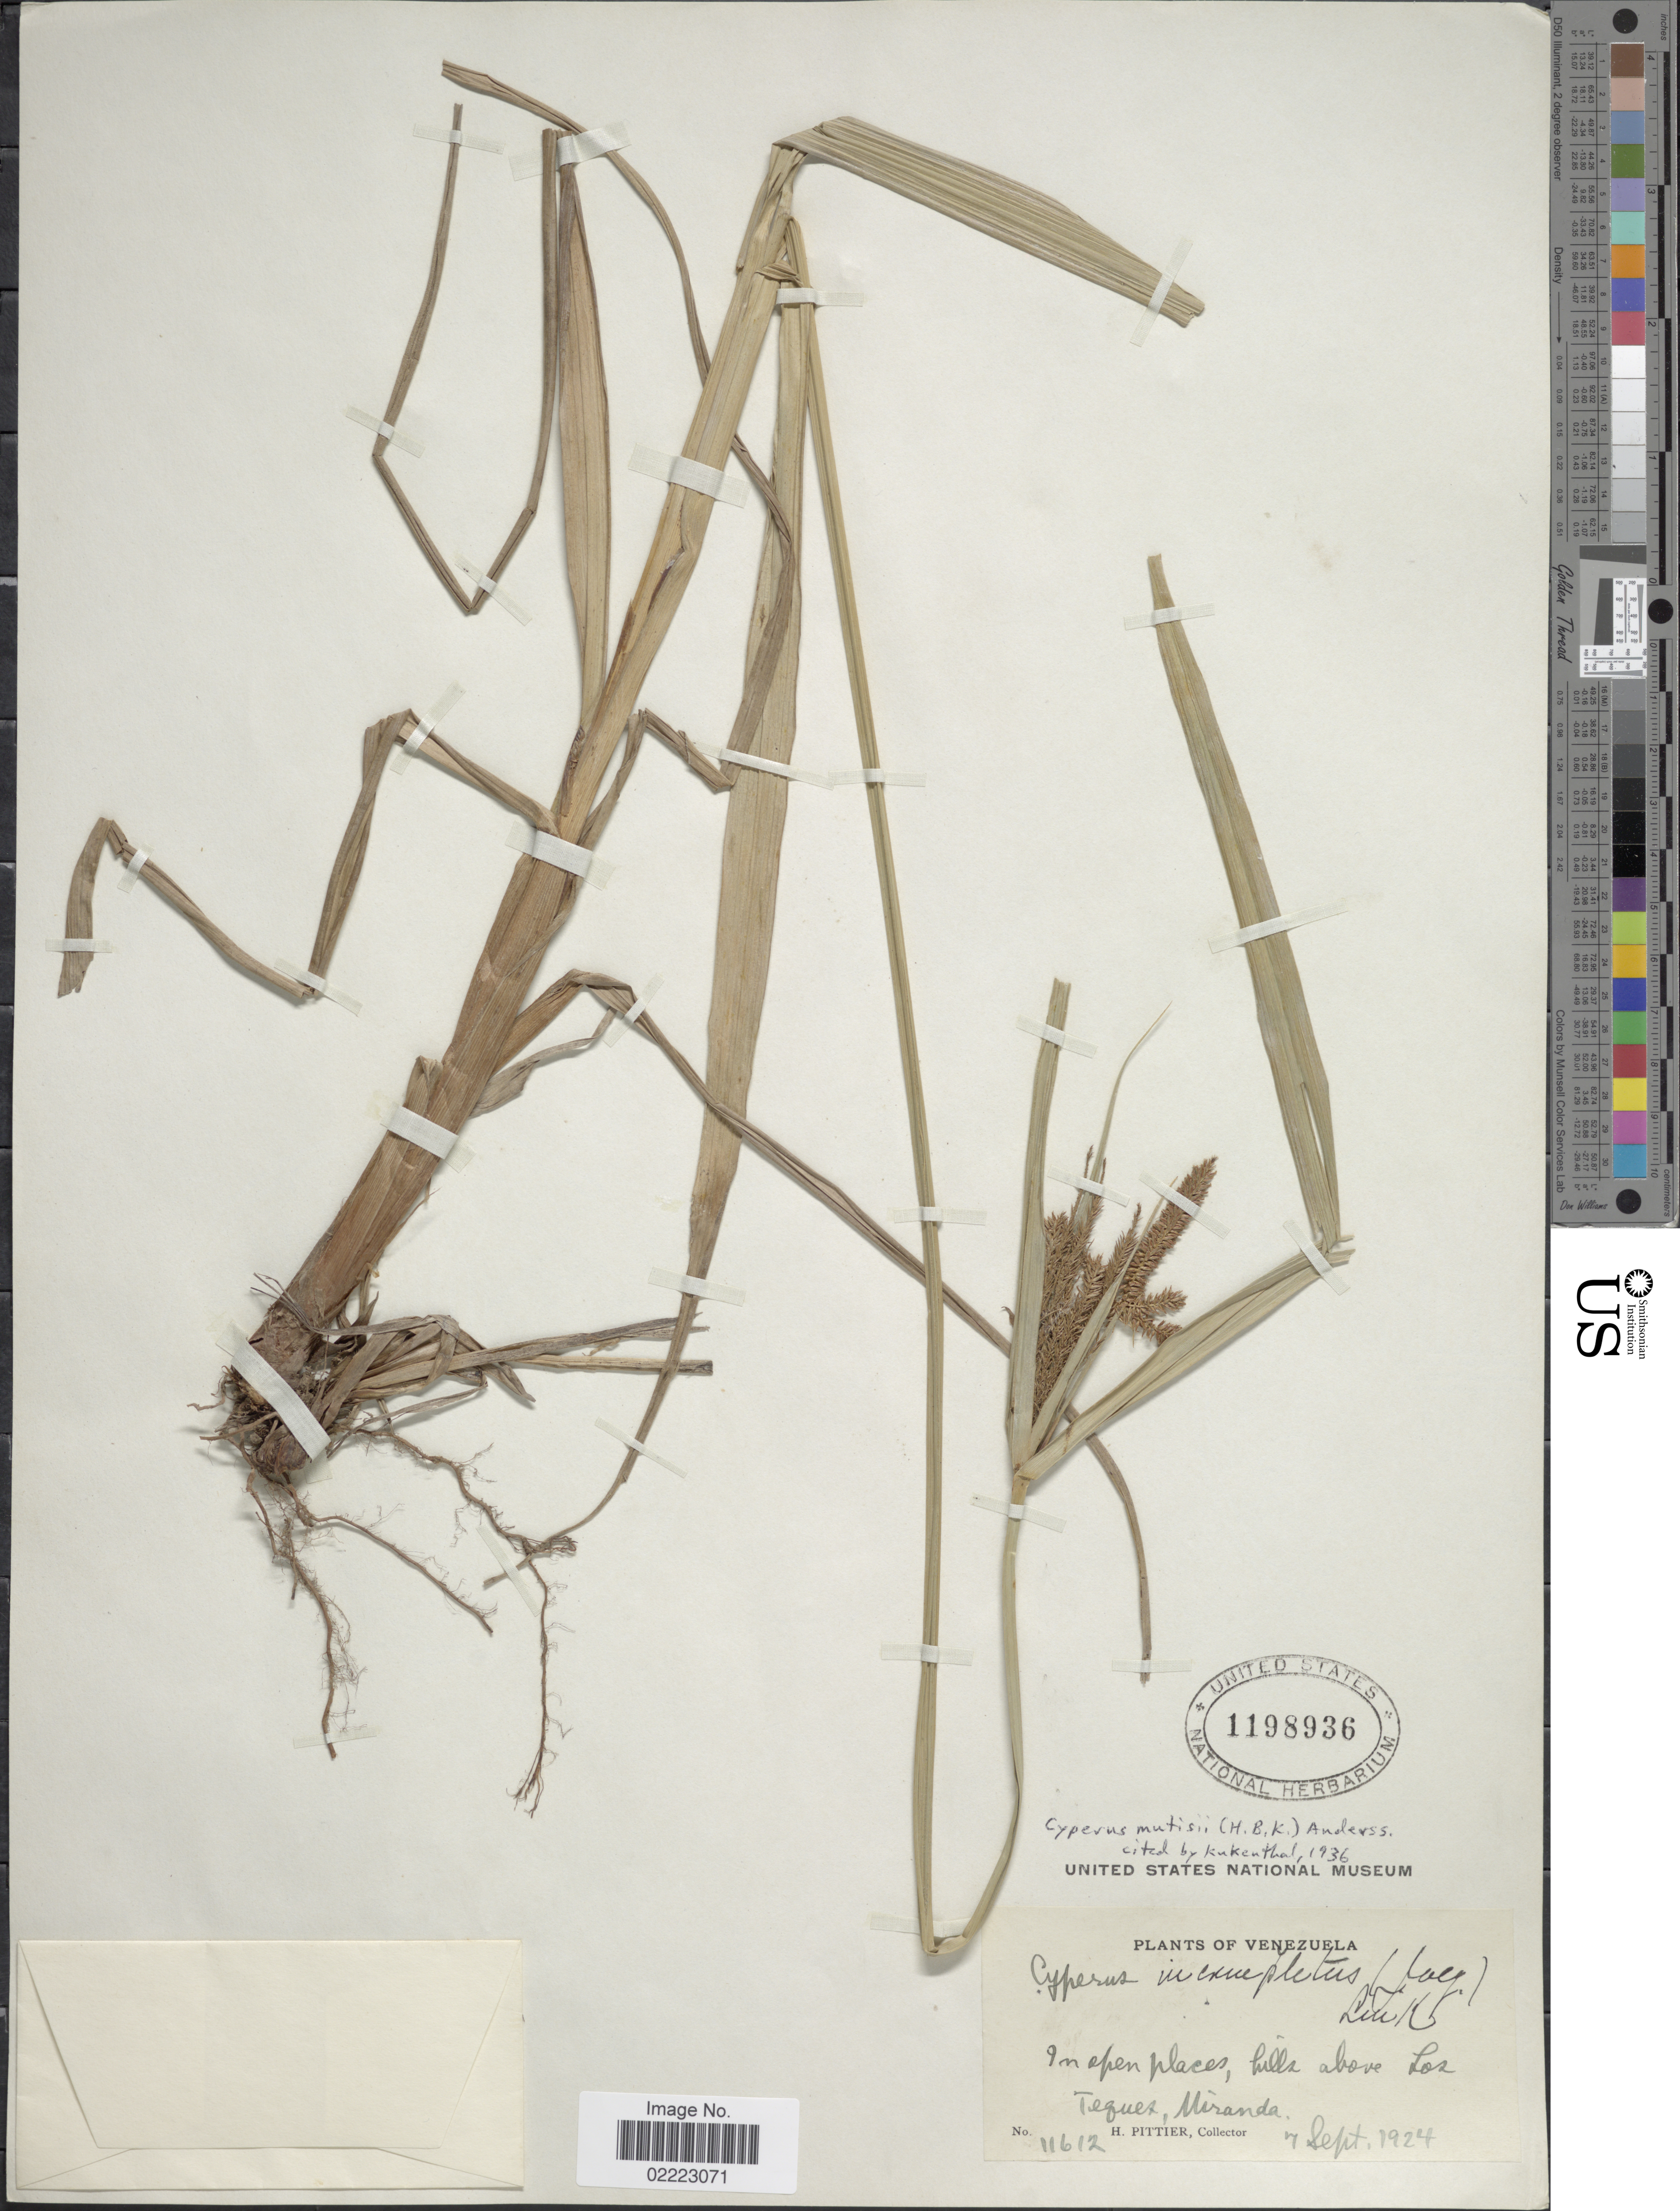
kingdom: Plantae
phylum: Tracheophyta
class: Liliopsida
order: Poales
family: Cyperaceae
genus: Cyperus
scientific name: Cyperus mutisii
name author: (Kunth) Andersson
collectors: H. F. Pittier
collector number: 11612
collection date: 1924-09-07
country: Venezuela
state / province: Miranda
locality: In open places, hills above Los Teques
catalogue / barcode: US 1198936